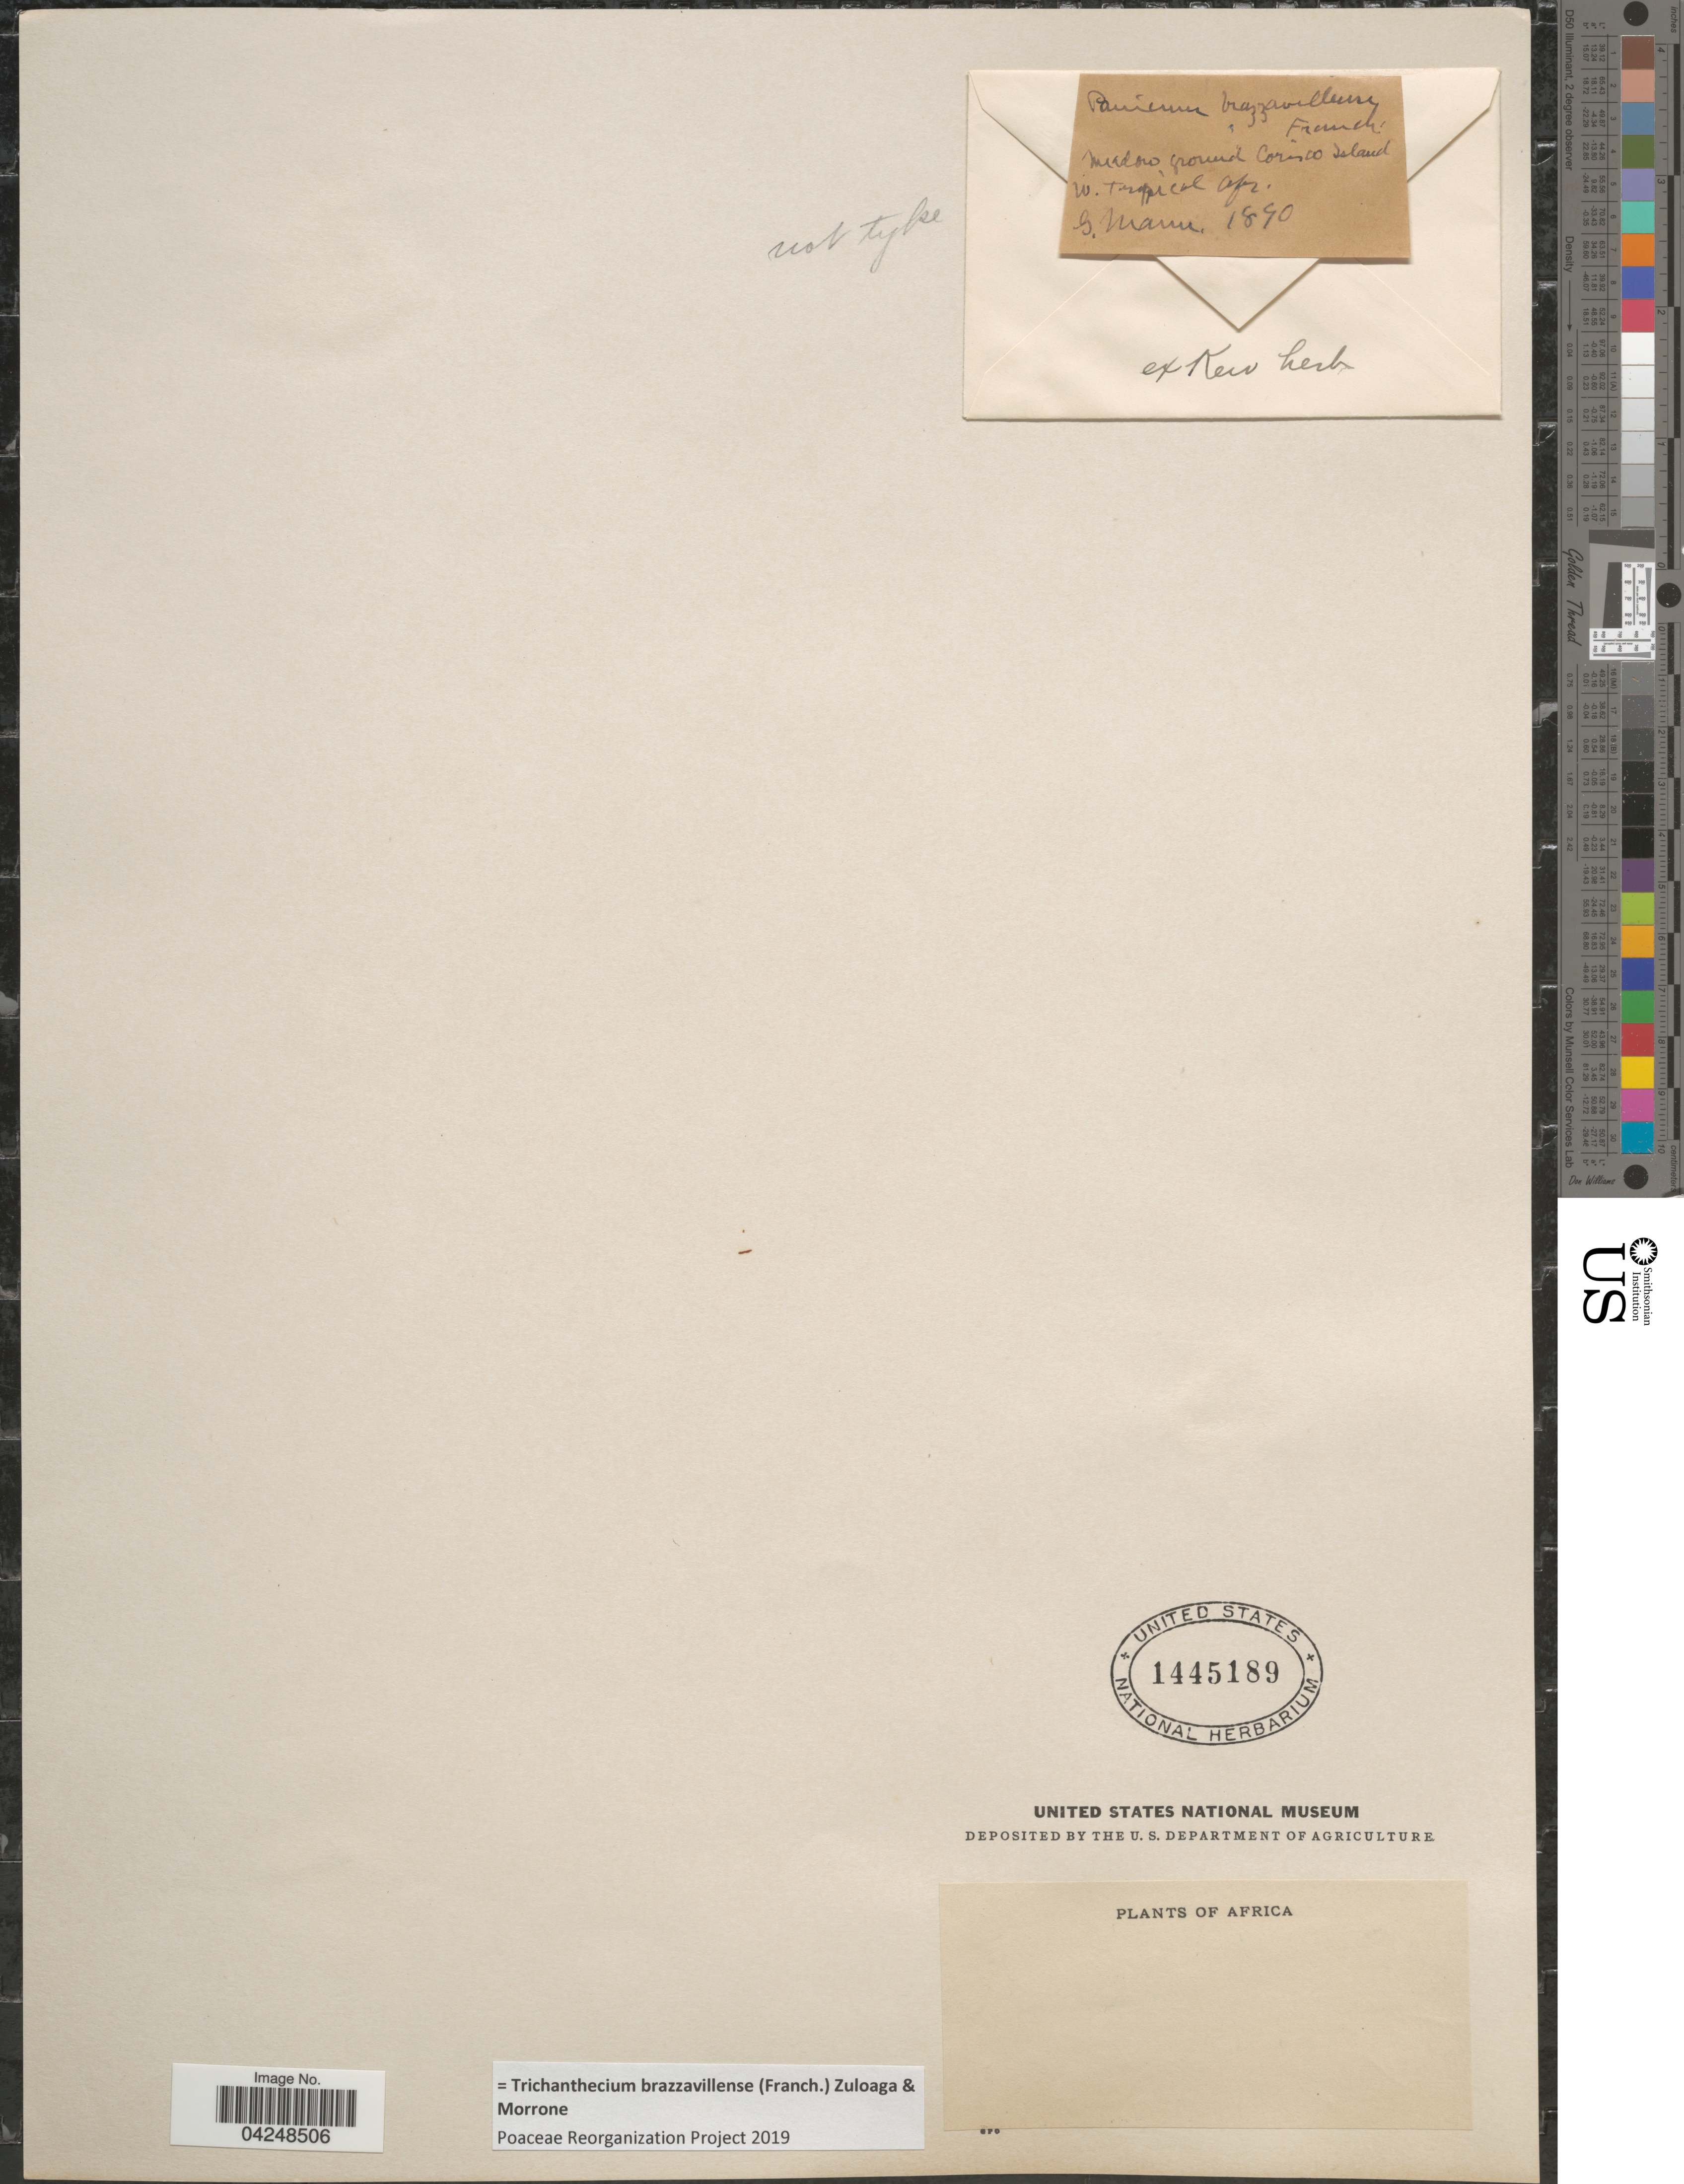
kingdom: Plantae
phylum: Tracheophyta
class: Liliopsida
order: Poales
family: Poaceae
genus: Trichanthecium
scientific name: Trichanthecium brazzavillense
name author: (Franch.) Zuloaga & Morrone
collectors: G. Marne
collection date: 1890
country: Equatorial Guinea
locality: Meadow, ground. Corisco Island. W. Tropical Afr.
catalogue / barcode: US 1445189